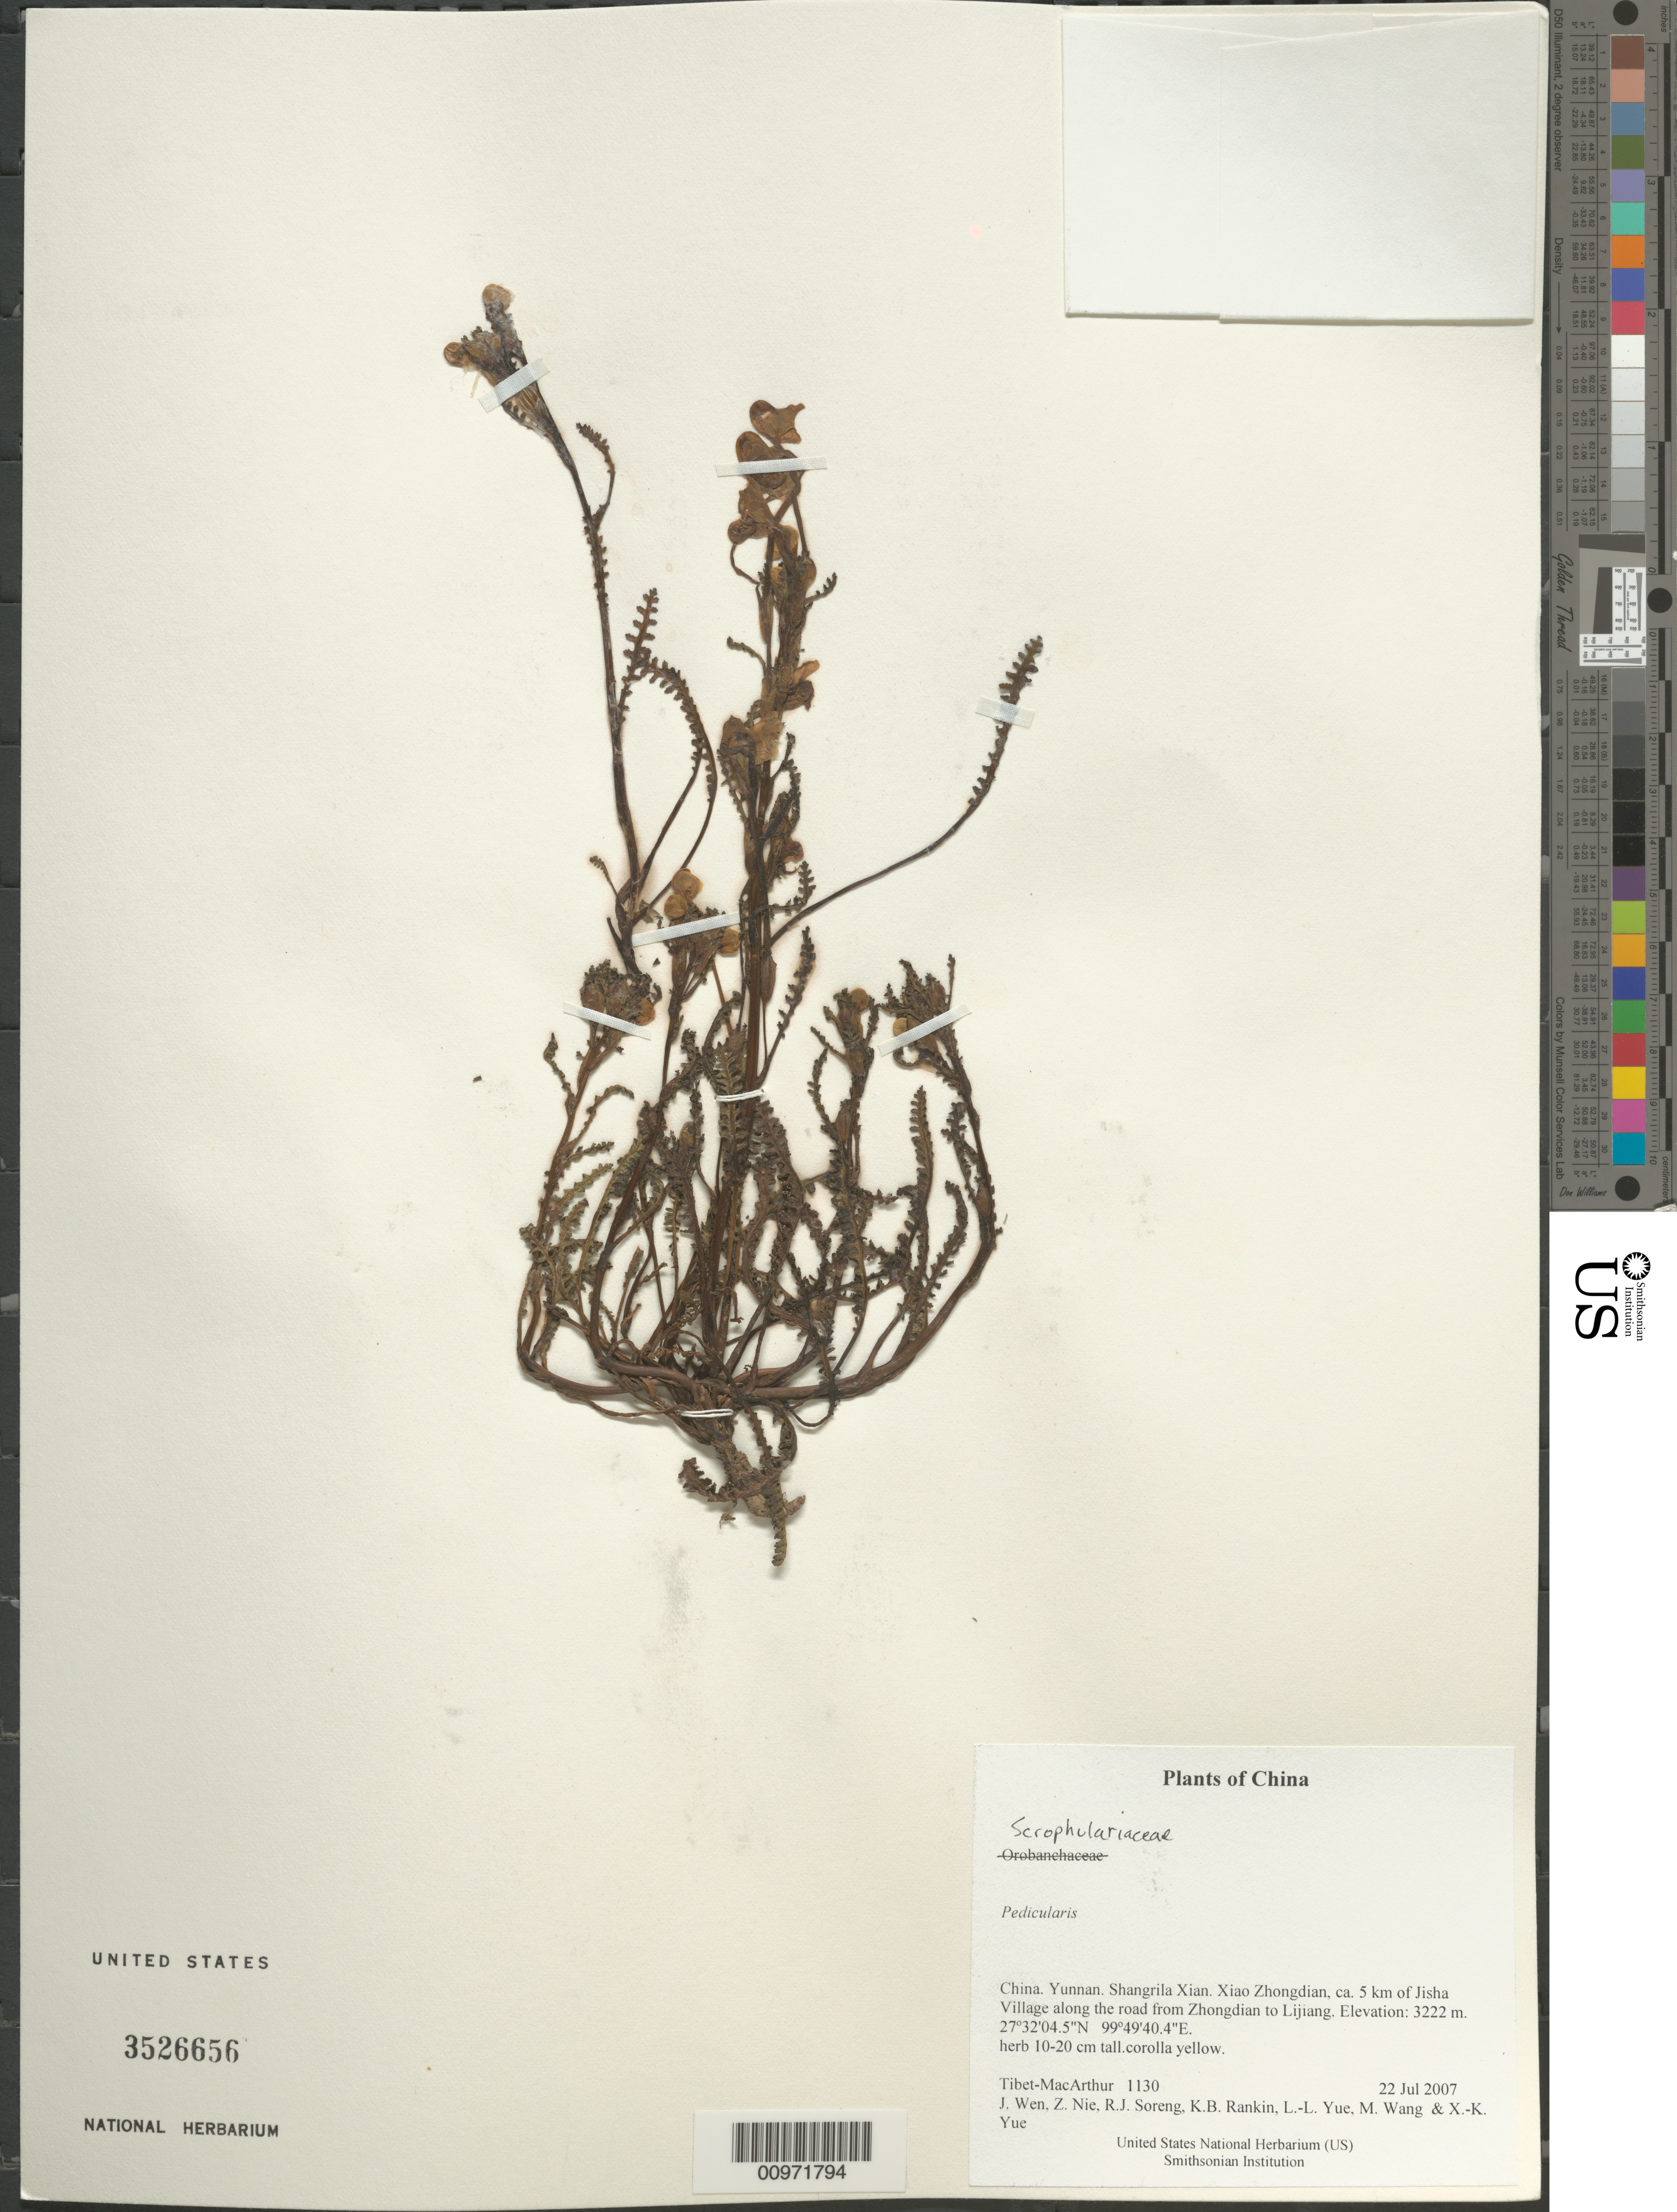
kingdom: Plantae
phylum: Tracheophyta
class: Magnoliopsida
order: Lamiales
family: Orobanchaceae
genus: Pedicularis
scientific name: Pedicularis sp.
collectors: Tibet-MacArthur, J. Wen, Z. Nie, R. J. Soreng, K. Rankin, L. Yue, M. Wang & X. Yue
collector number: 1130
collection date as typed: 22 Jul 2007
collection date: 2007-07-22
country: China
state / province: Yunnan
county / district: Shangrila Xian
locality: Xiao Zhongdian, ca. 5 km of Jisha Village along the road from Zhongdian to Lijiang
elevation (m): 3222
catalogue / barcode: US 3526656